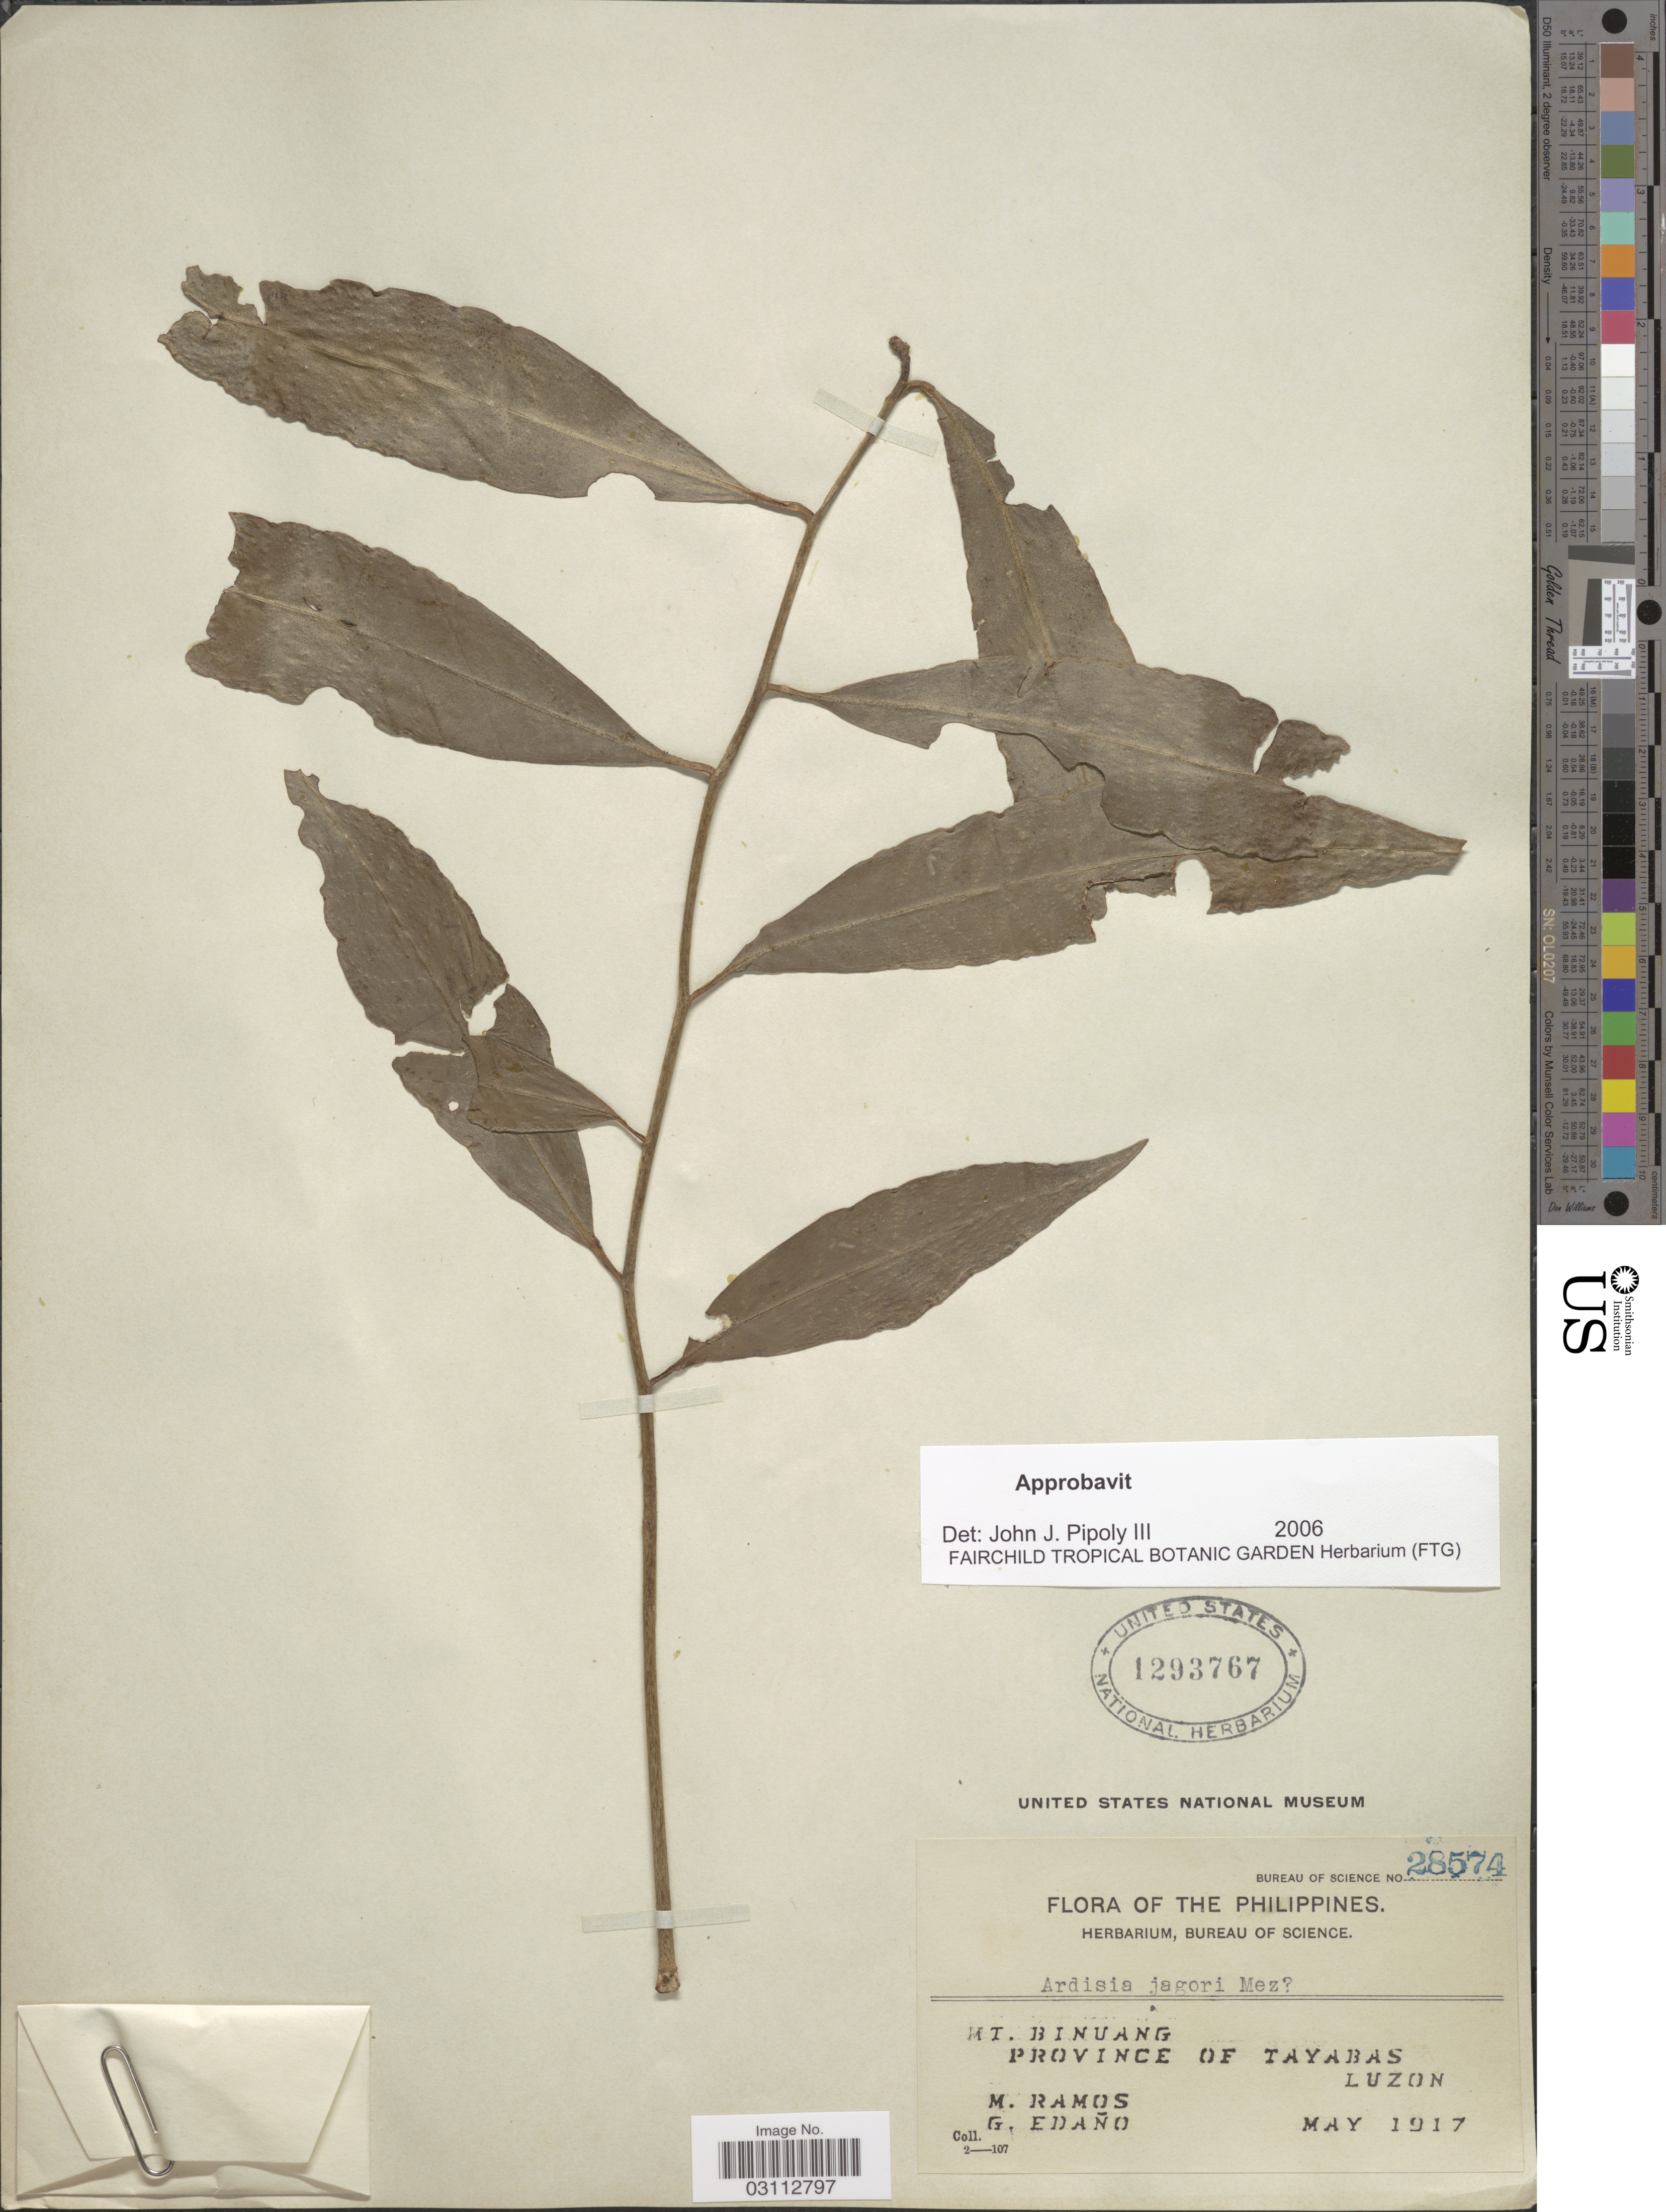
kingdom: Plantae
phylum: Tracheophyta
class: Magnoliopsida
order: Ericales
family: Primulaceae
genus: Ardisia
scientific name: Ardisia jagorii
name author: Mez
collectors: M. Ramos & G. Edaño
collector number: Bureau of Science 28574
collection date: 1917-05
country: Philippines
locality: Mt. Binuang. Province of Tayabas. Luzon.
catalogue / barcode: US 1293767